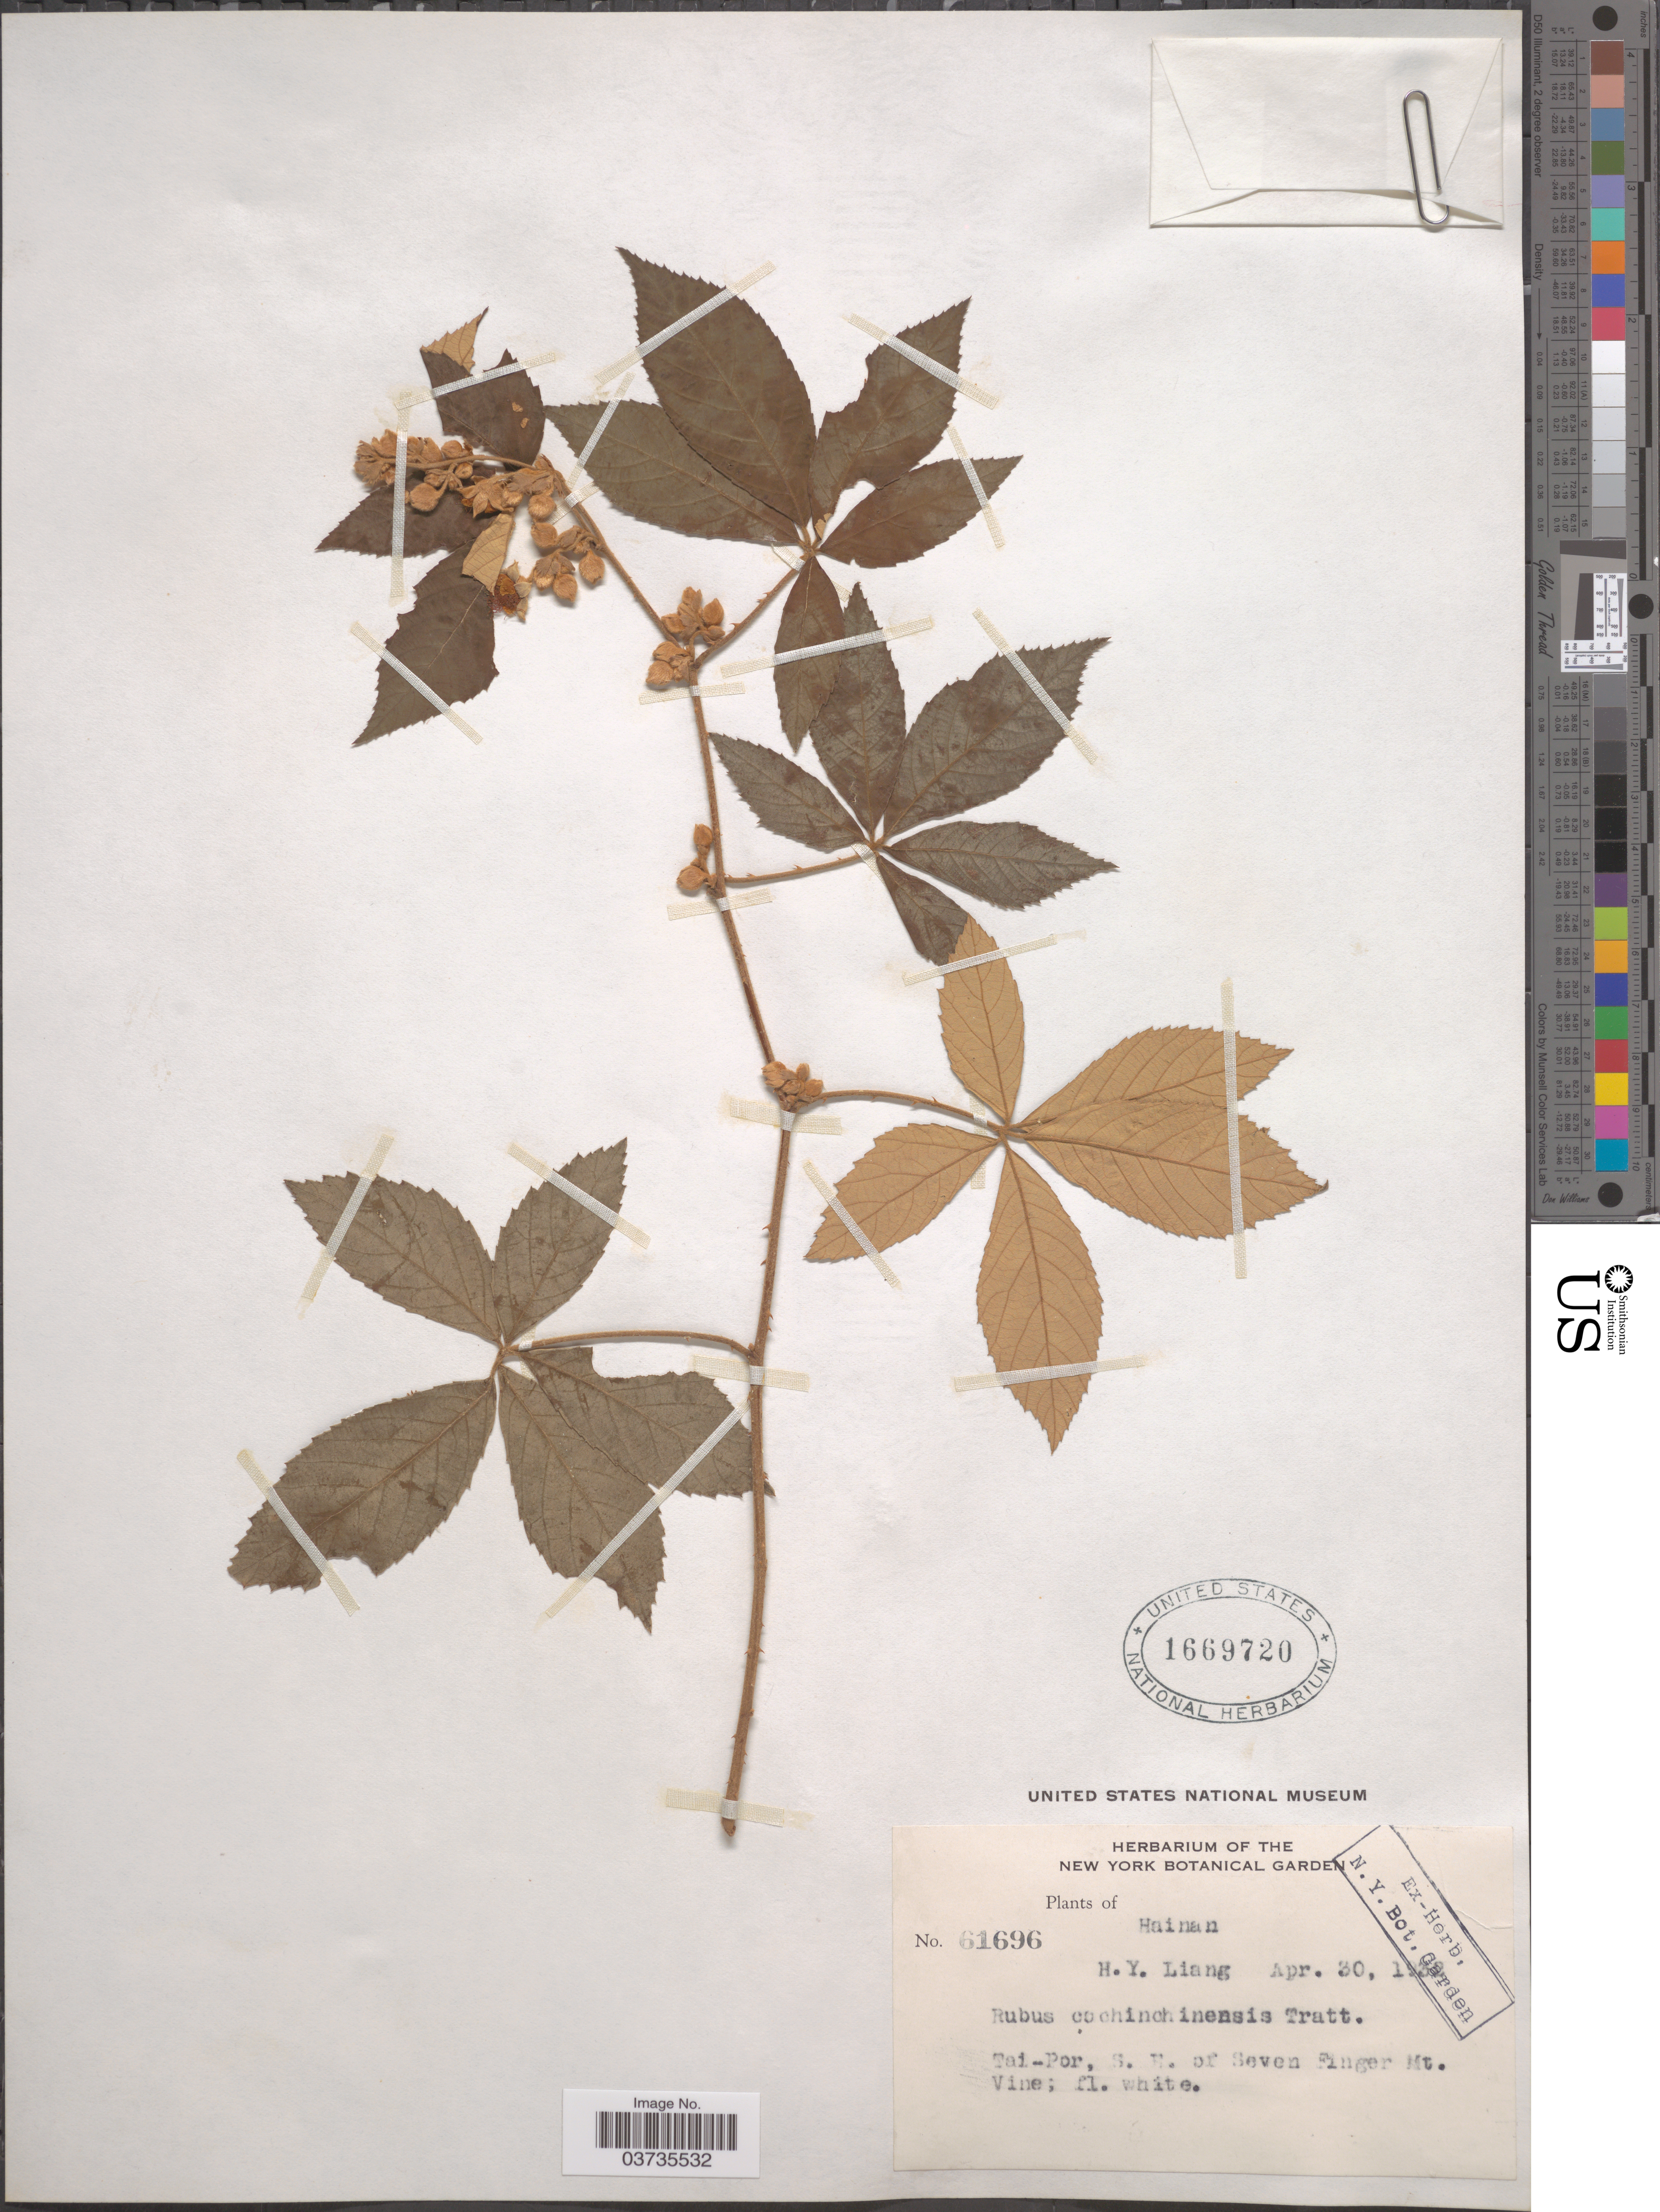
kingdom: Plantae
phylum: Tracheophyta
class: Magnoliopsida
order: Rosales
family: Rosaceae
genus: Rubus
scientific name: Rubus cochinchinensis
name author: Tratt.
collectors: H. Y. Liang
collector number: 61696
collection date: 1932-04-30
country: China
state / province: Hainan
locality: Tai-Por, S.W. of Seven Finger Mt.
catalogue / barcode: US 1669720